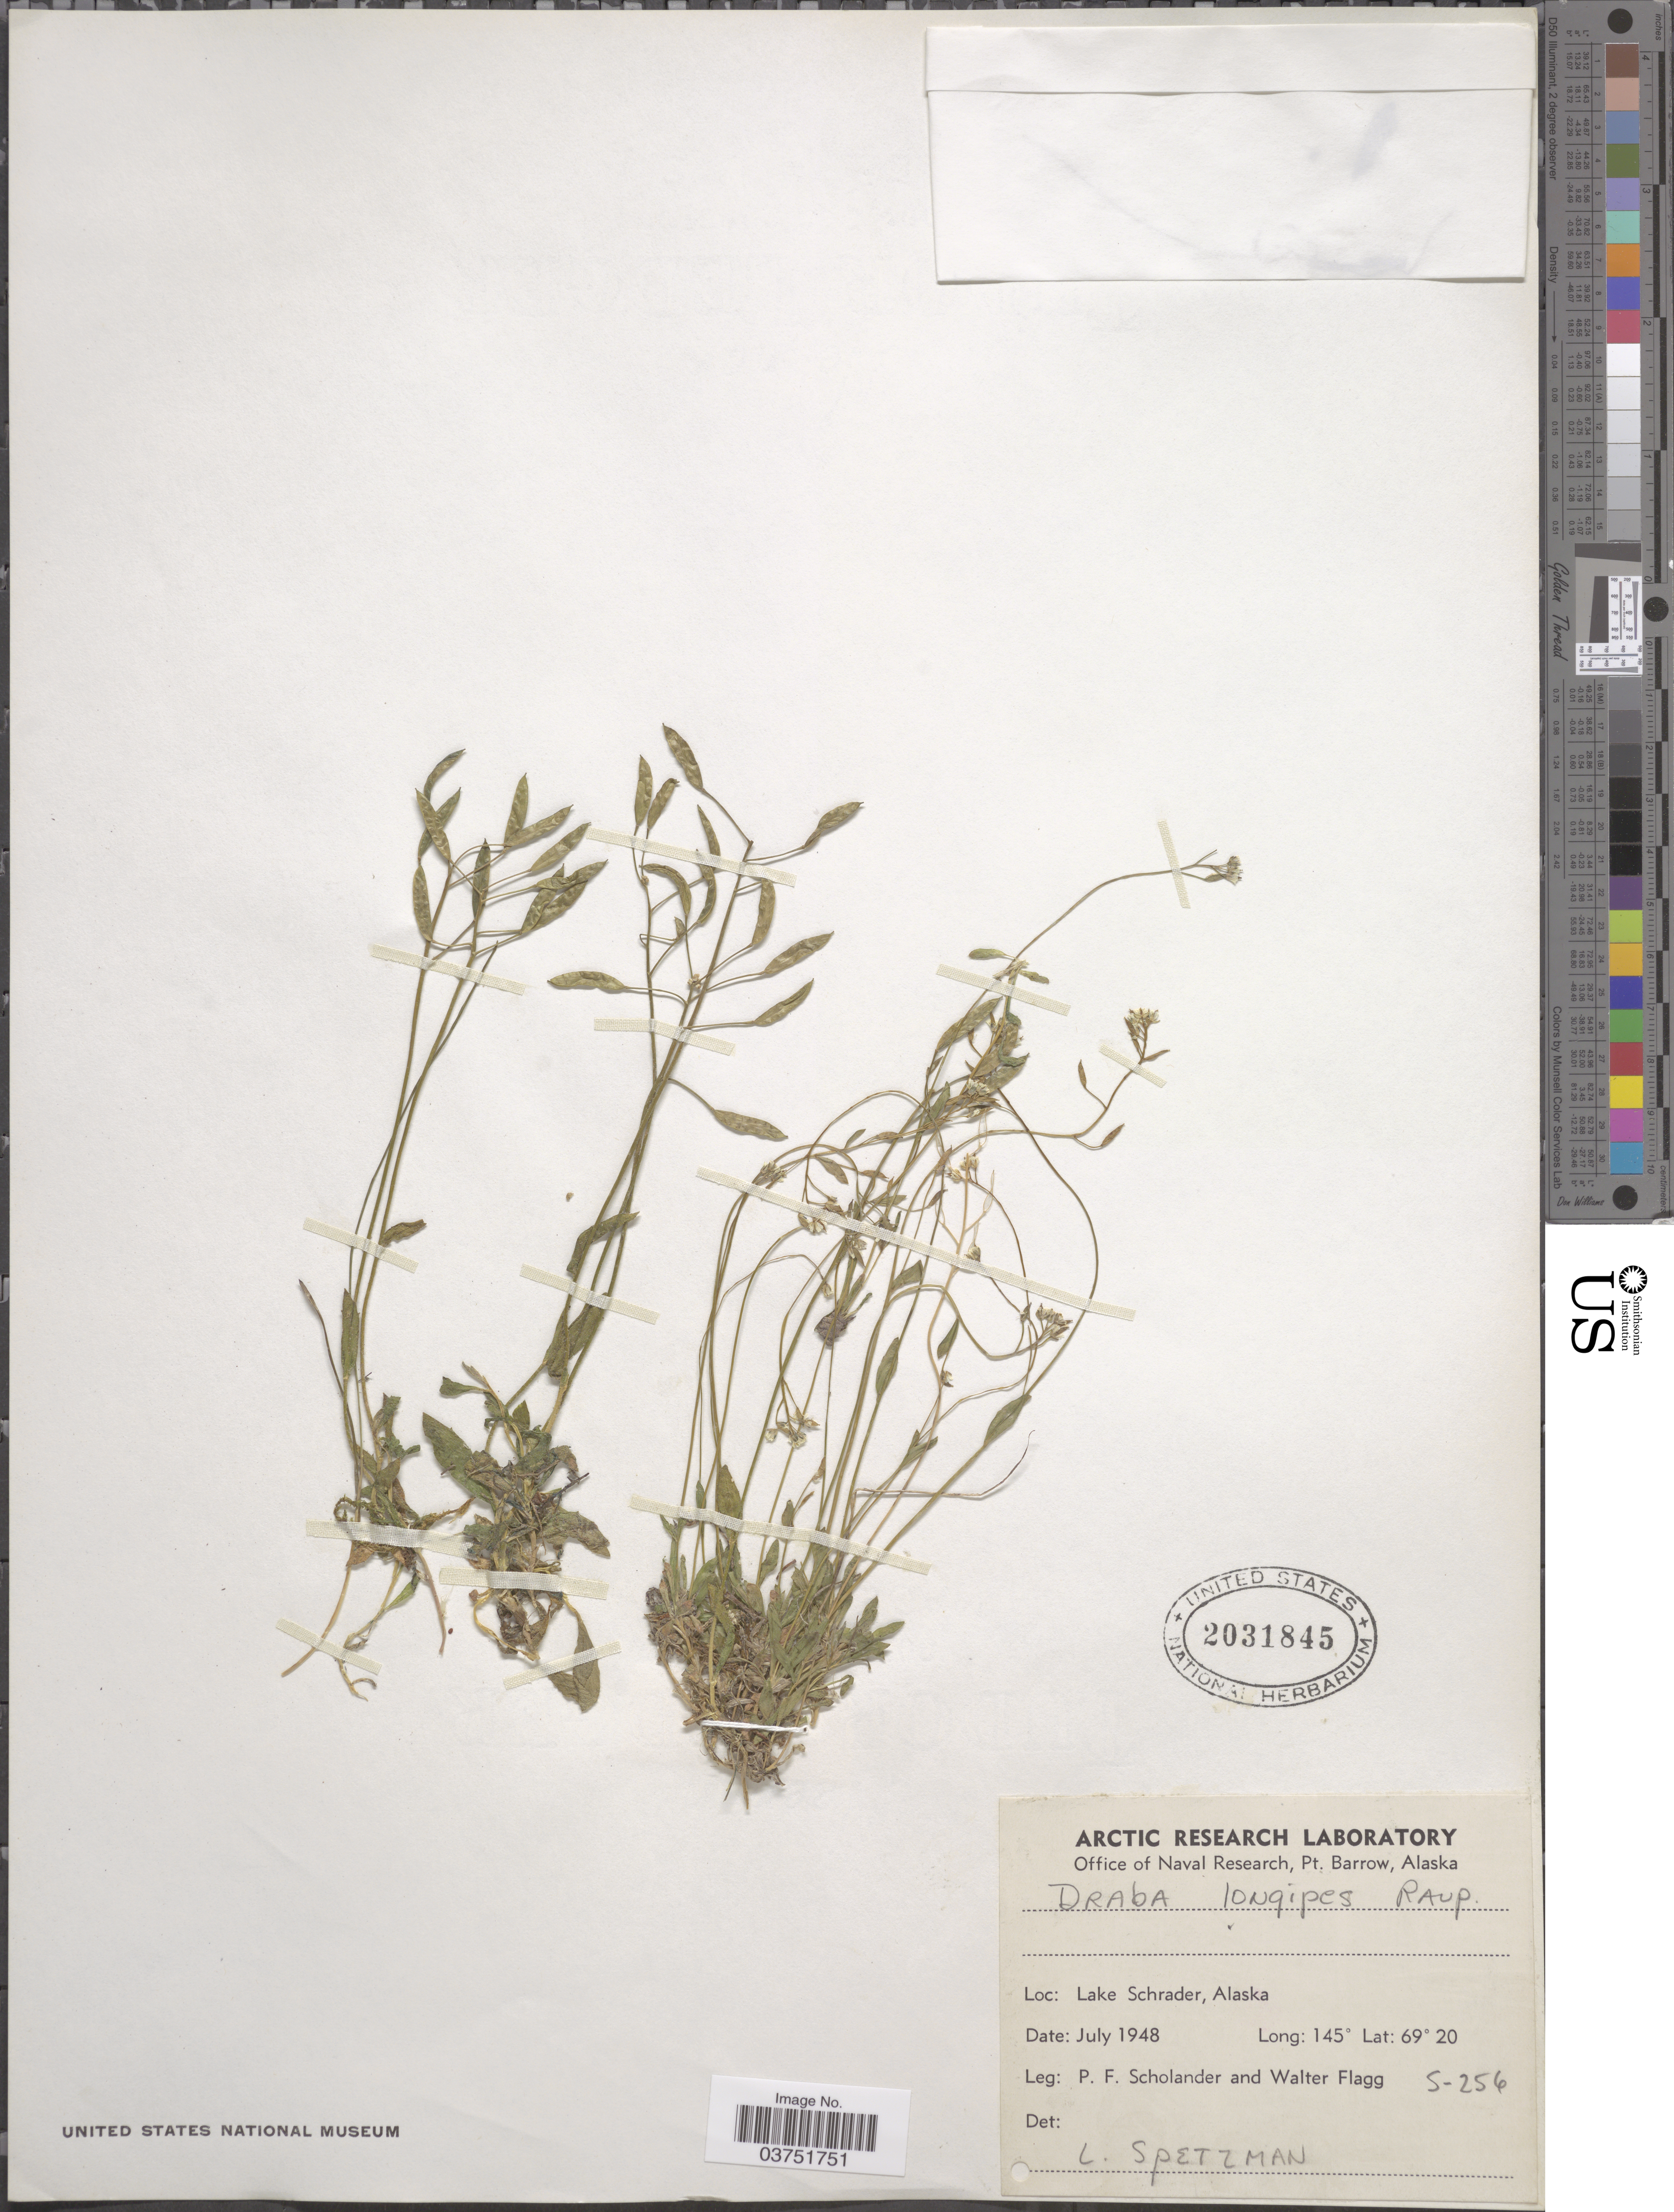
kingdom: Plantae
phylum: Tracheophyta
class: Magnoliopsida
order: Brassicales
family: Brassicaceae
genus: Draba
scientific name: Draba longipes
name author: Raup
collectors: P. Scholander & W. Flagg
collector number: S-256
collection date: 1948-07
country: United States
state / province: Alaska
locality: Lake Schrader.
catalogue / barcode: US 2031845